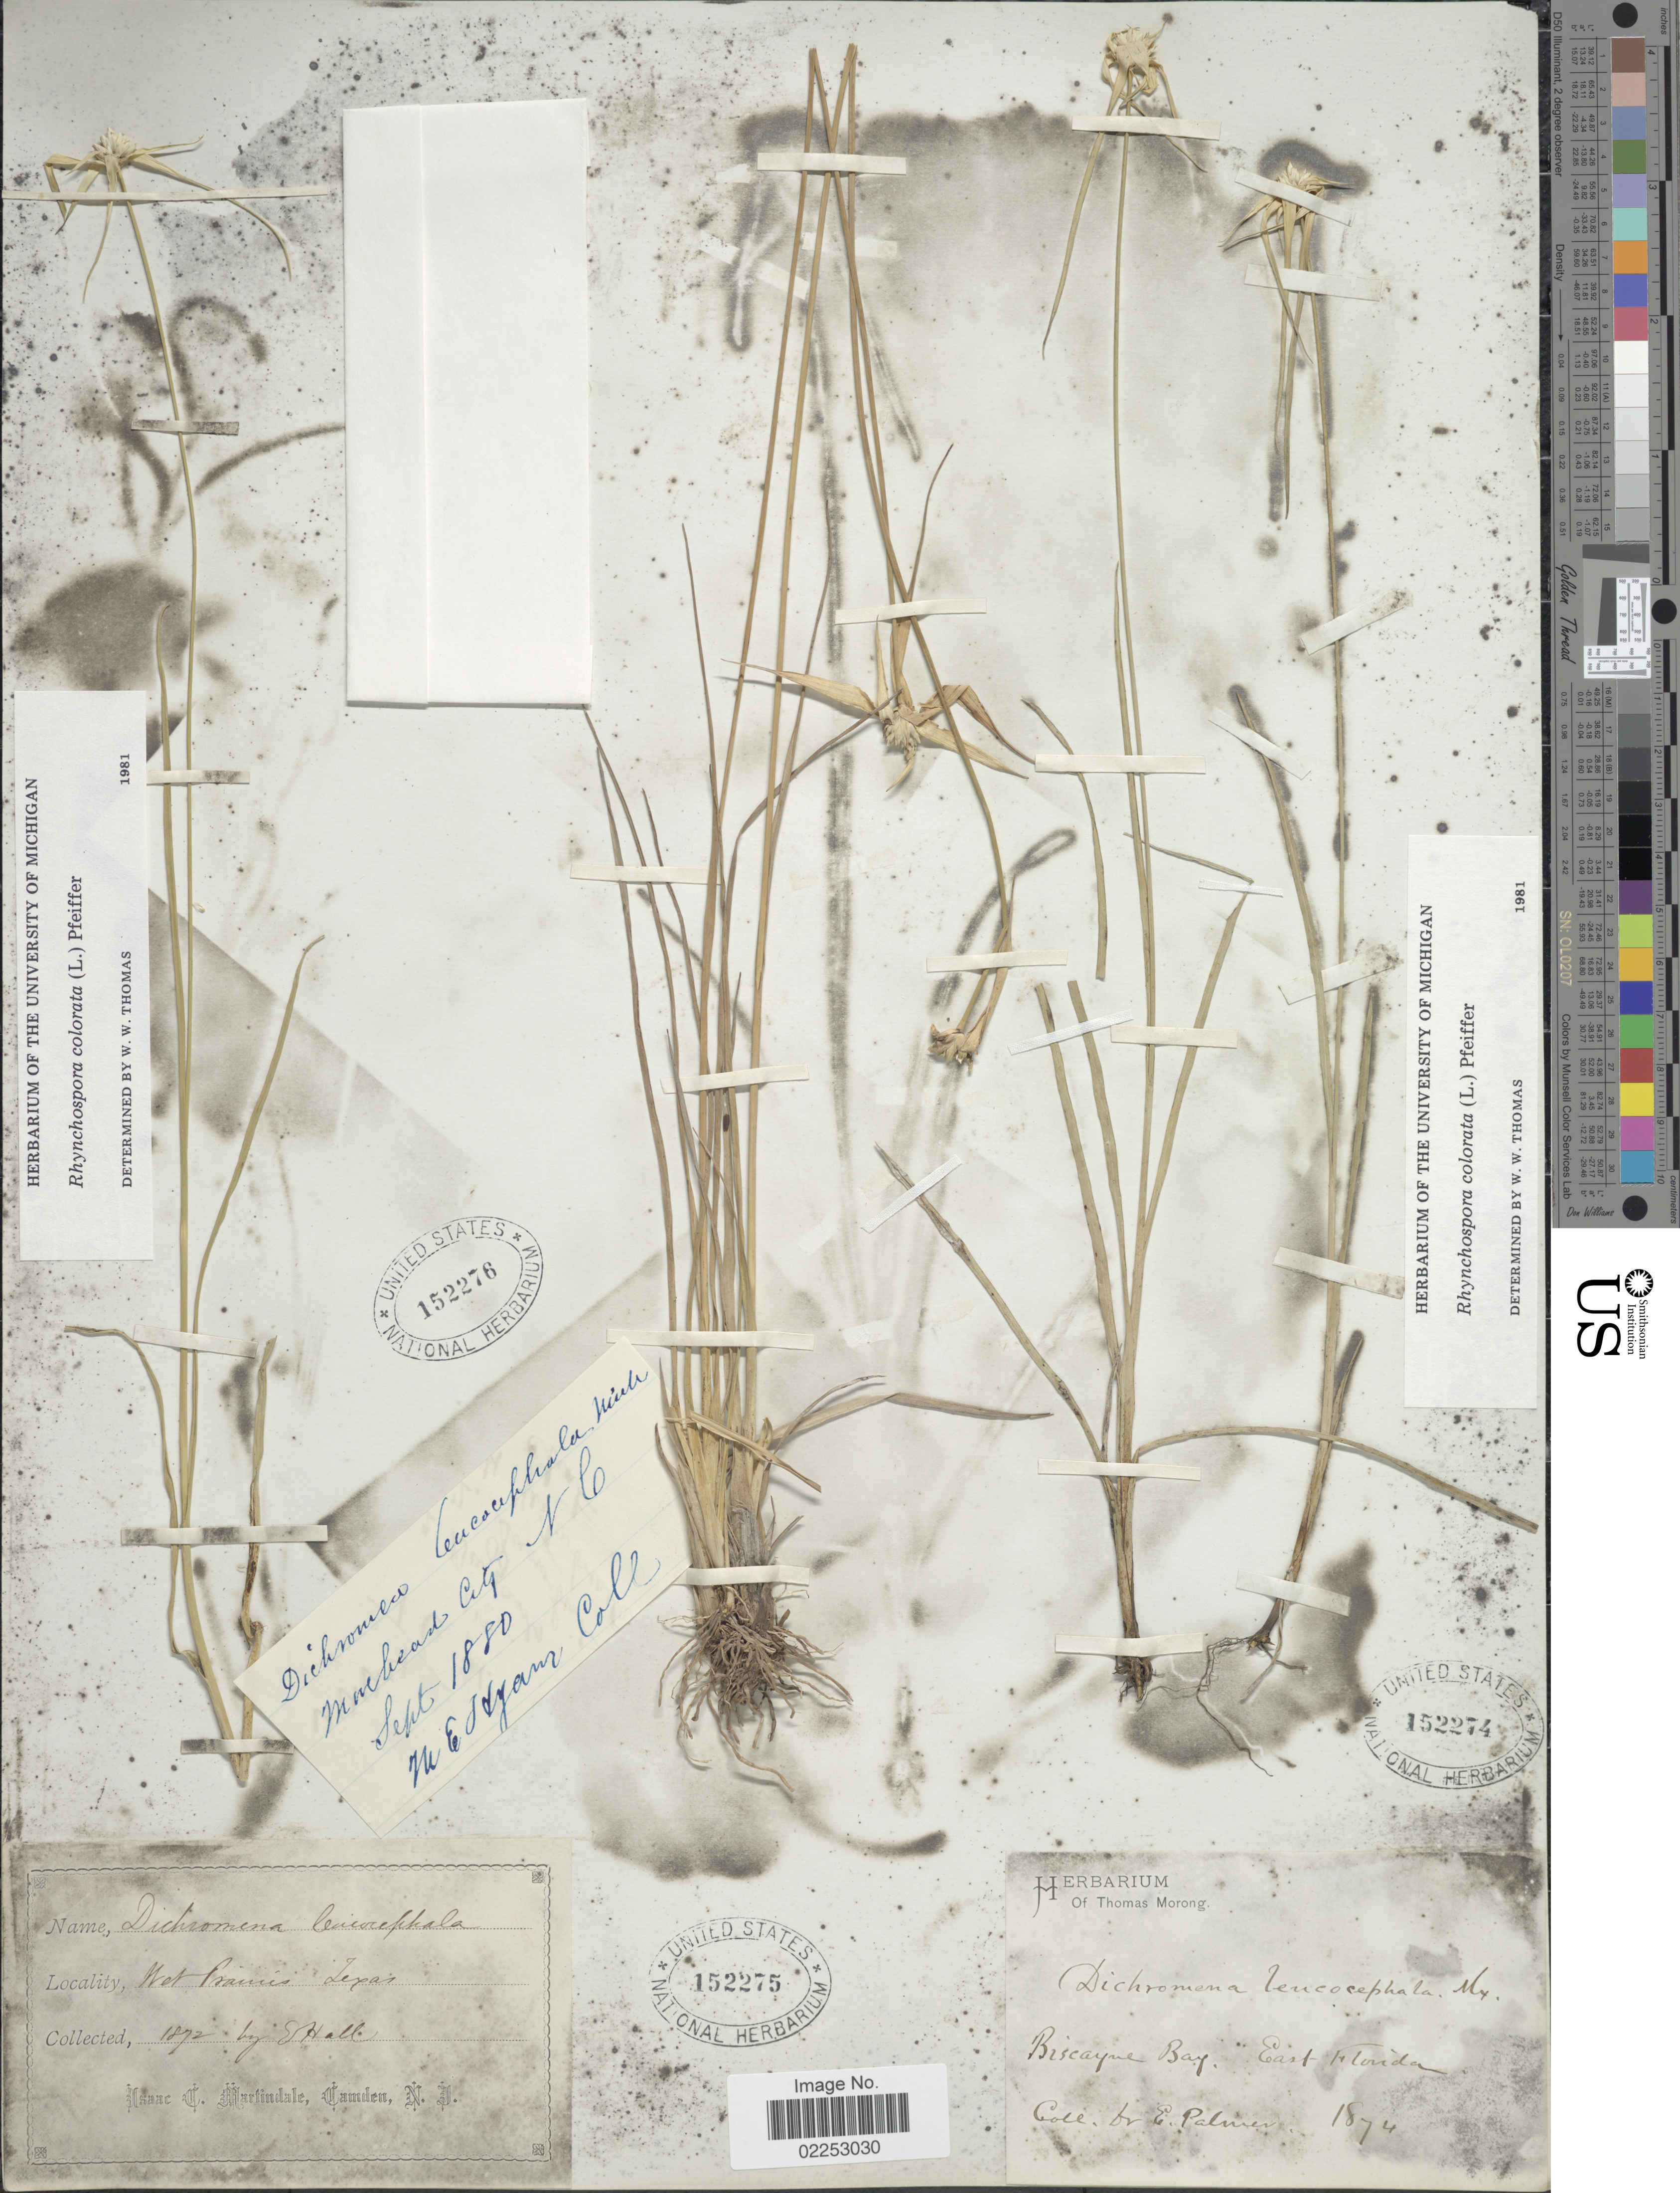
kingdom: Plantae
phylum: Tracheophyta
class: Liliopsida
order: Poales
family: Cyperaceae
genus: Rhynchospora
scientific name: Rhynchospora colorata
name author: (L.) H. Pfeiff.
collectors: E. Hall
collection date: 1872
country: United States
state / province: Texas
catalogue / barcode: US 152275-2